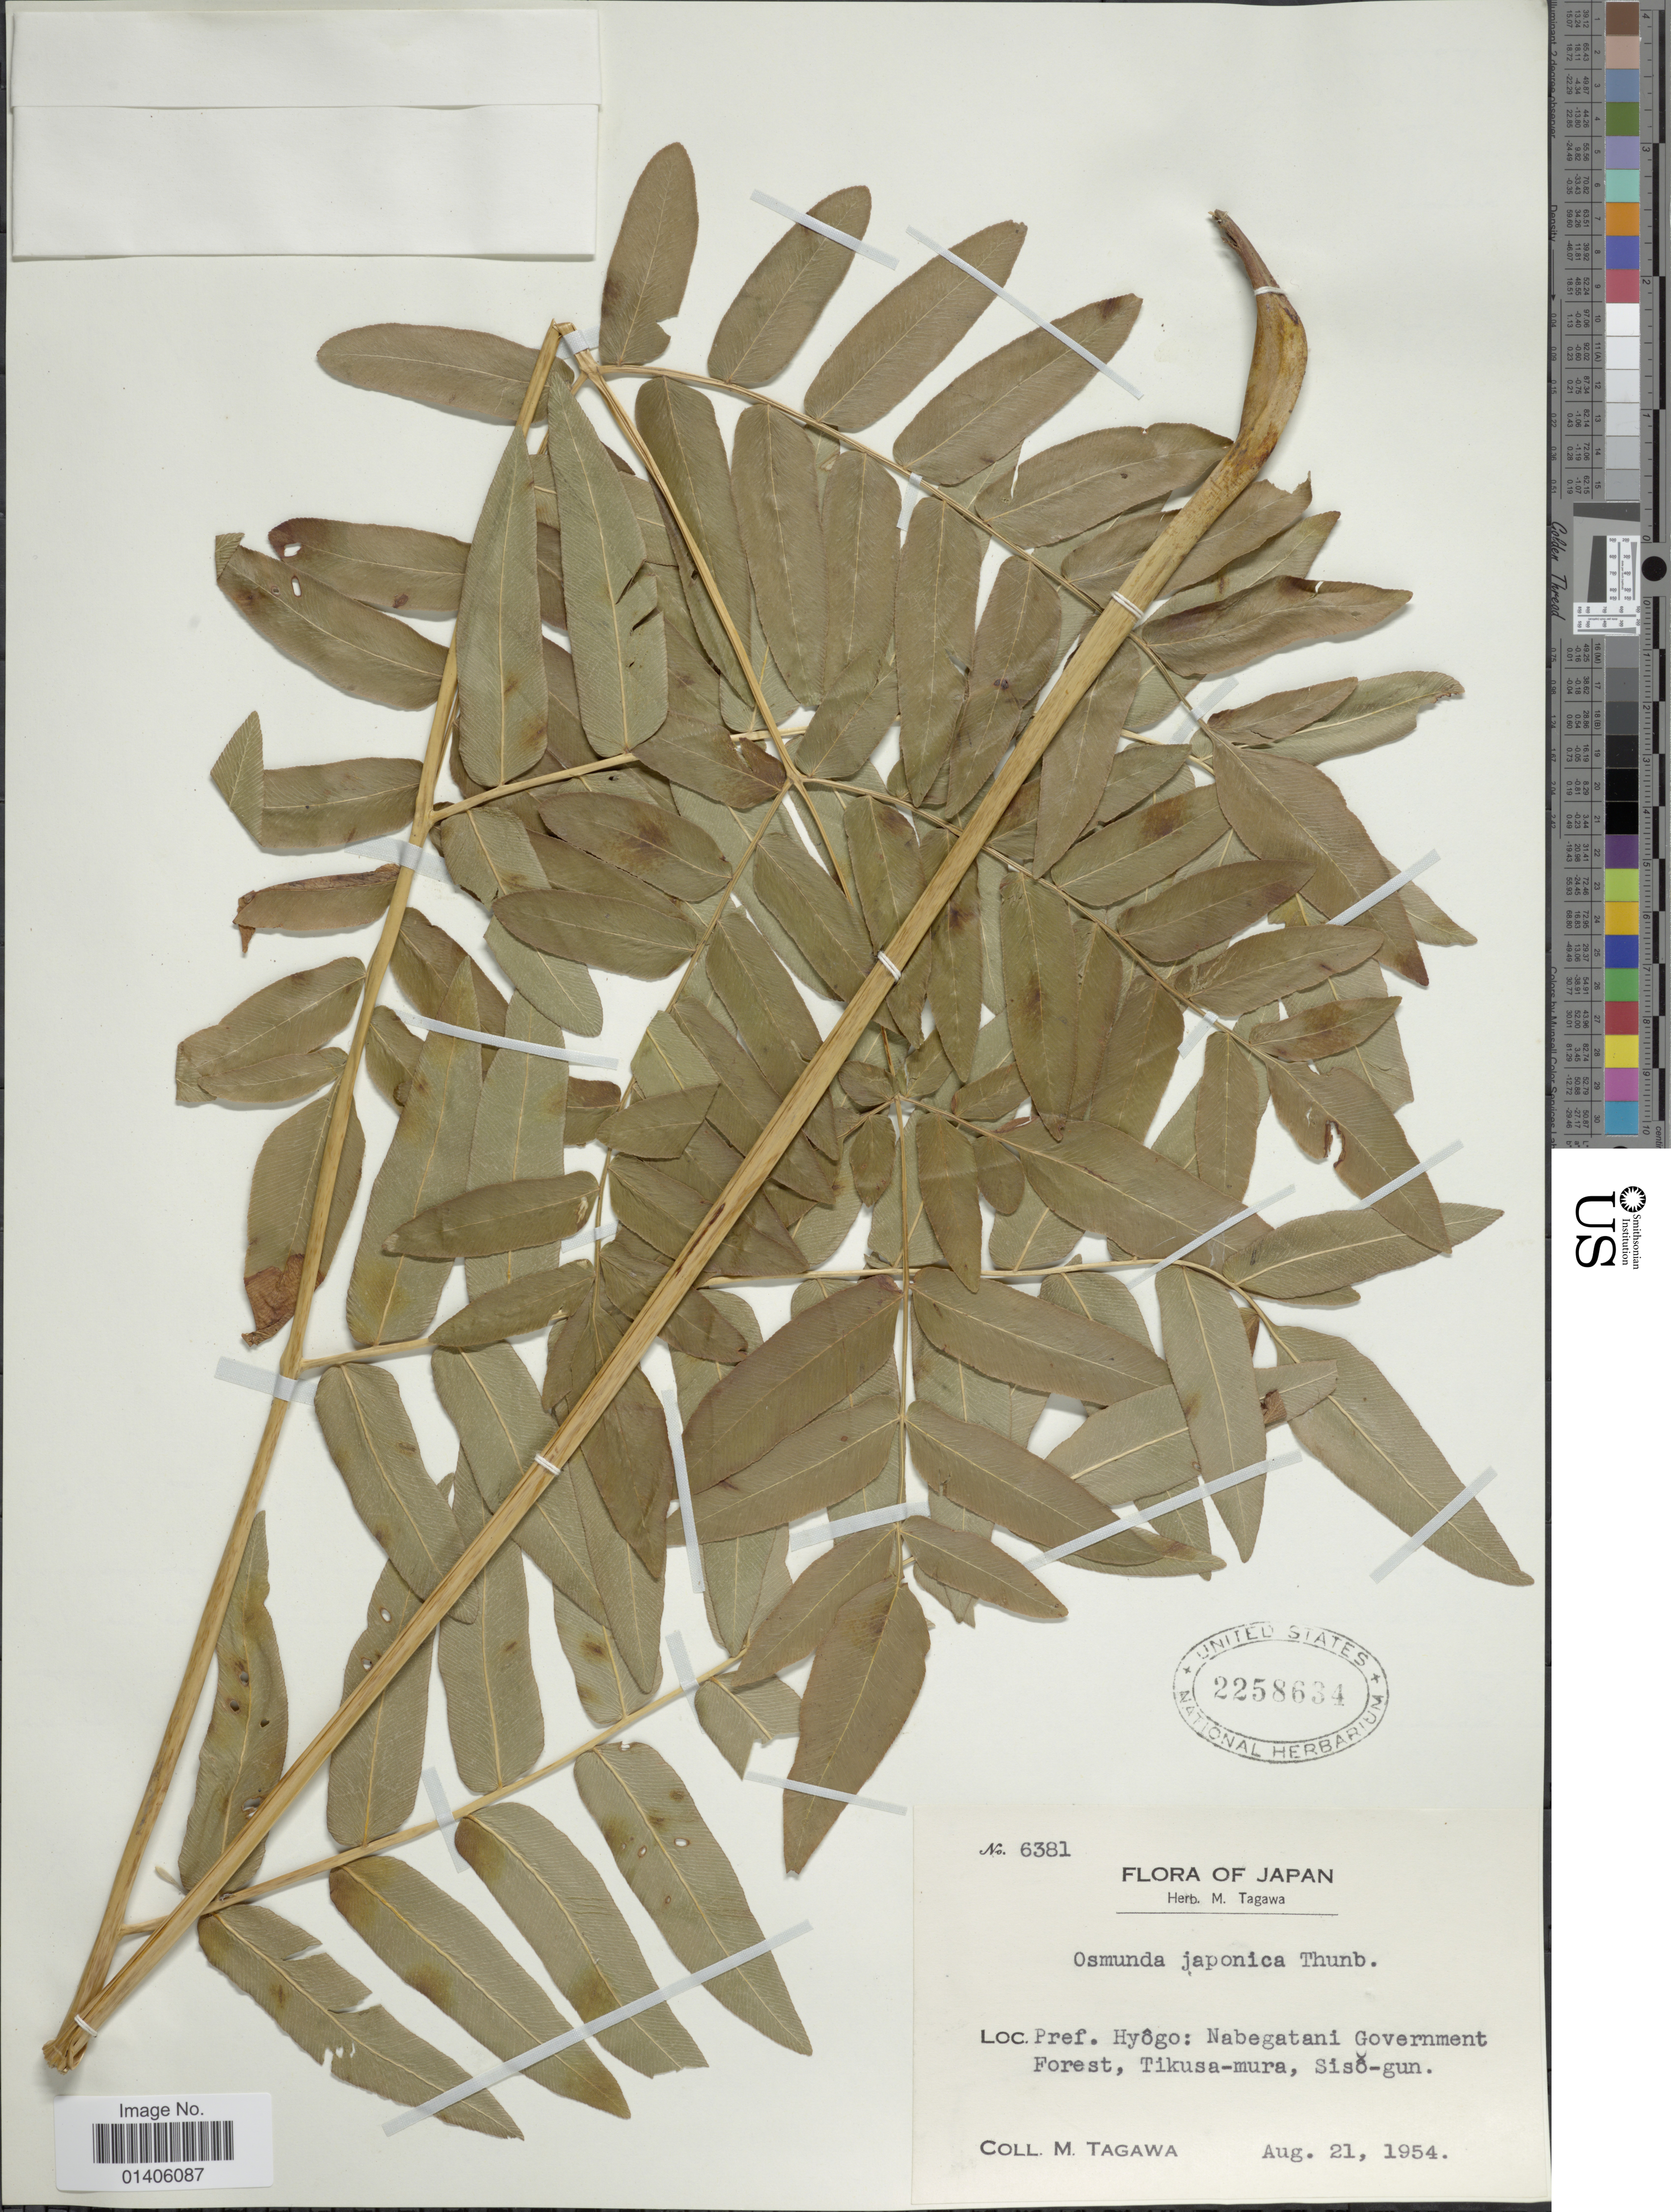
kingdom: Plantae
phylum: Tracheophyta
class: Polypodiopsida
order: Osmundales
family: Osmundaceae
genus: Osmunda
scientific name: Osmunda japonica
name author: Thunb.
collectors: M. Tagawa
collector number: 6381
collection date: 1954-08-21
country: Japan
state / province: Hyogo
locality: Pref Hyôgo: Nabegatani Government Forest, Tikusa-mura, Siso-gun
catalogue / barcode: US 2258634